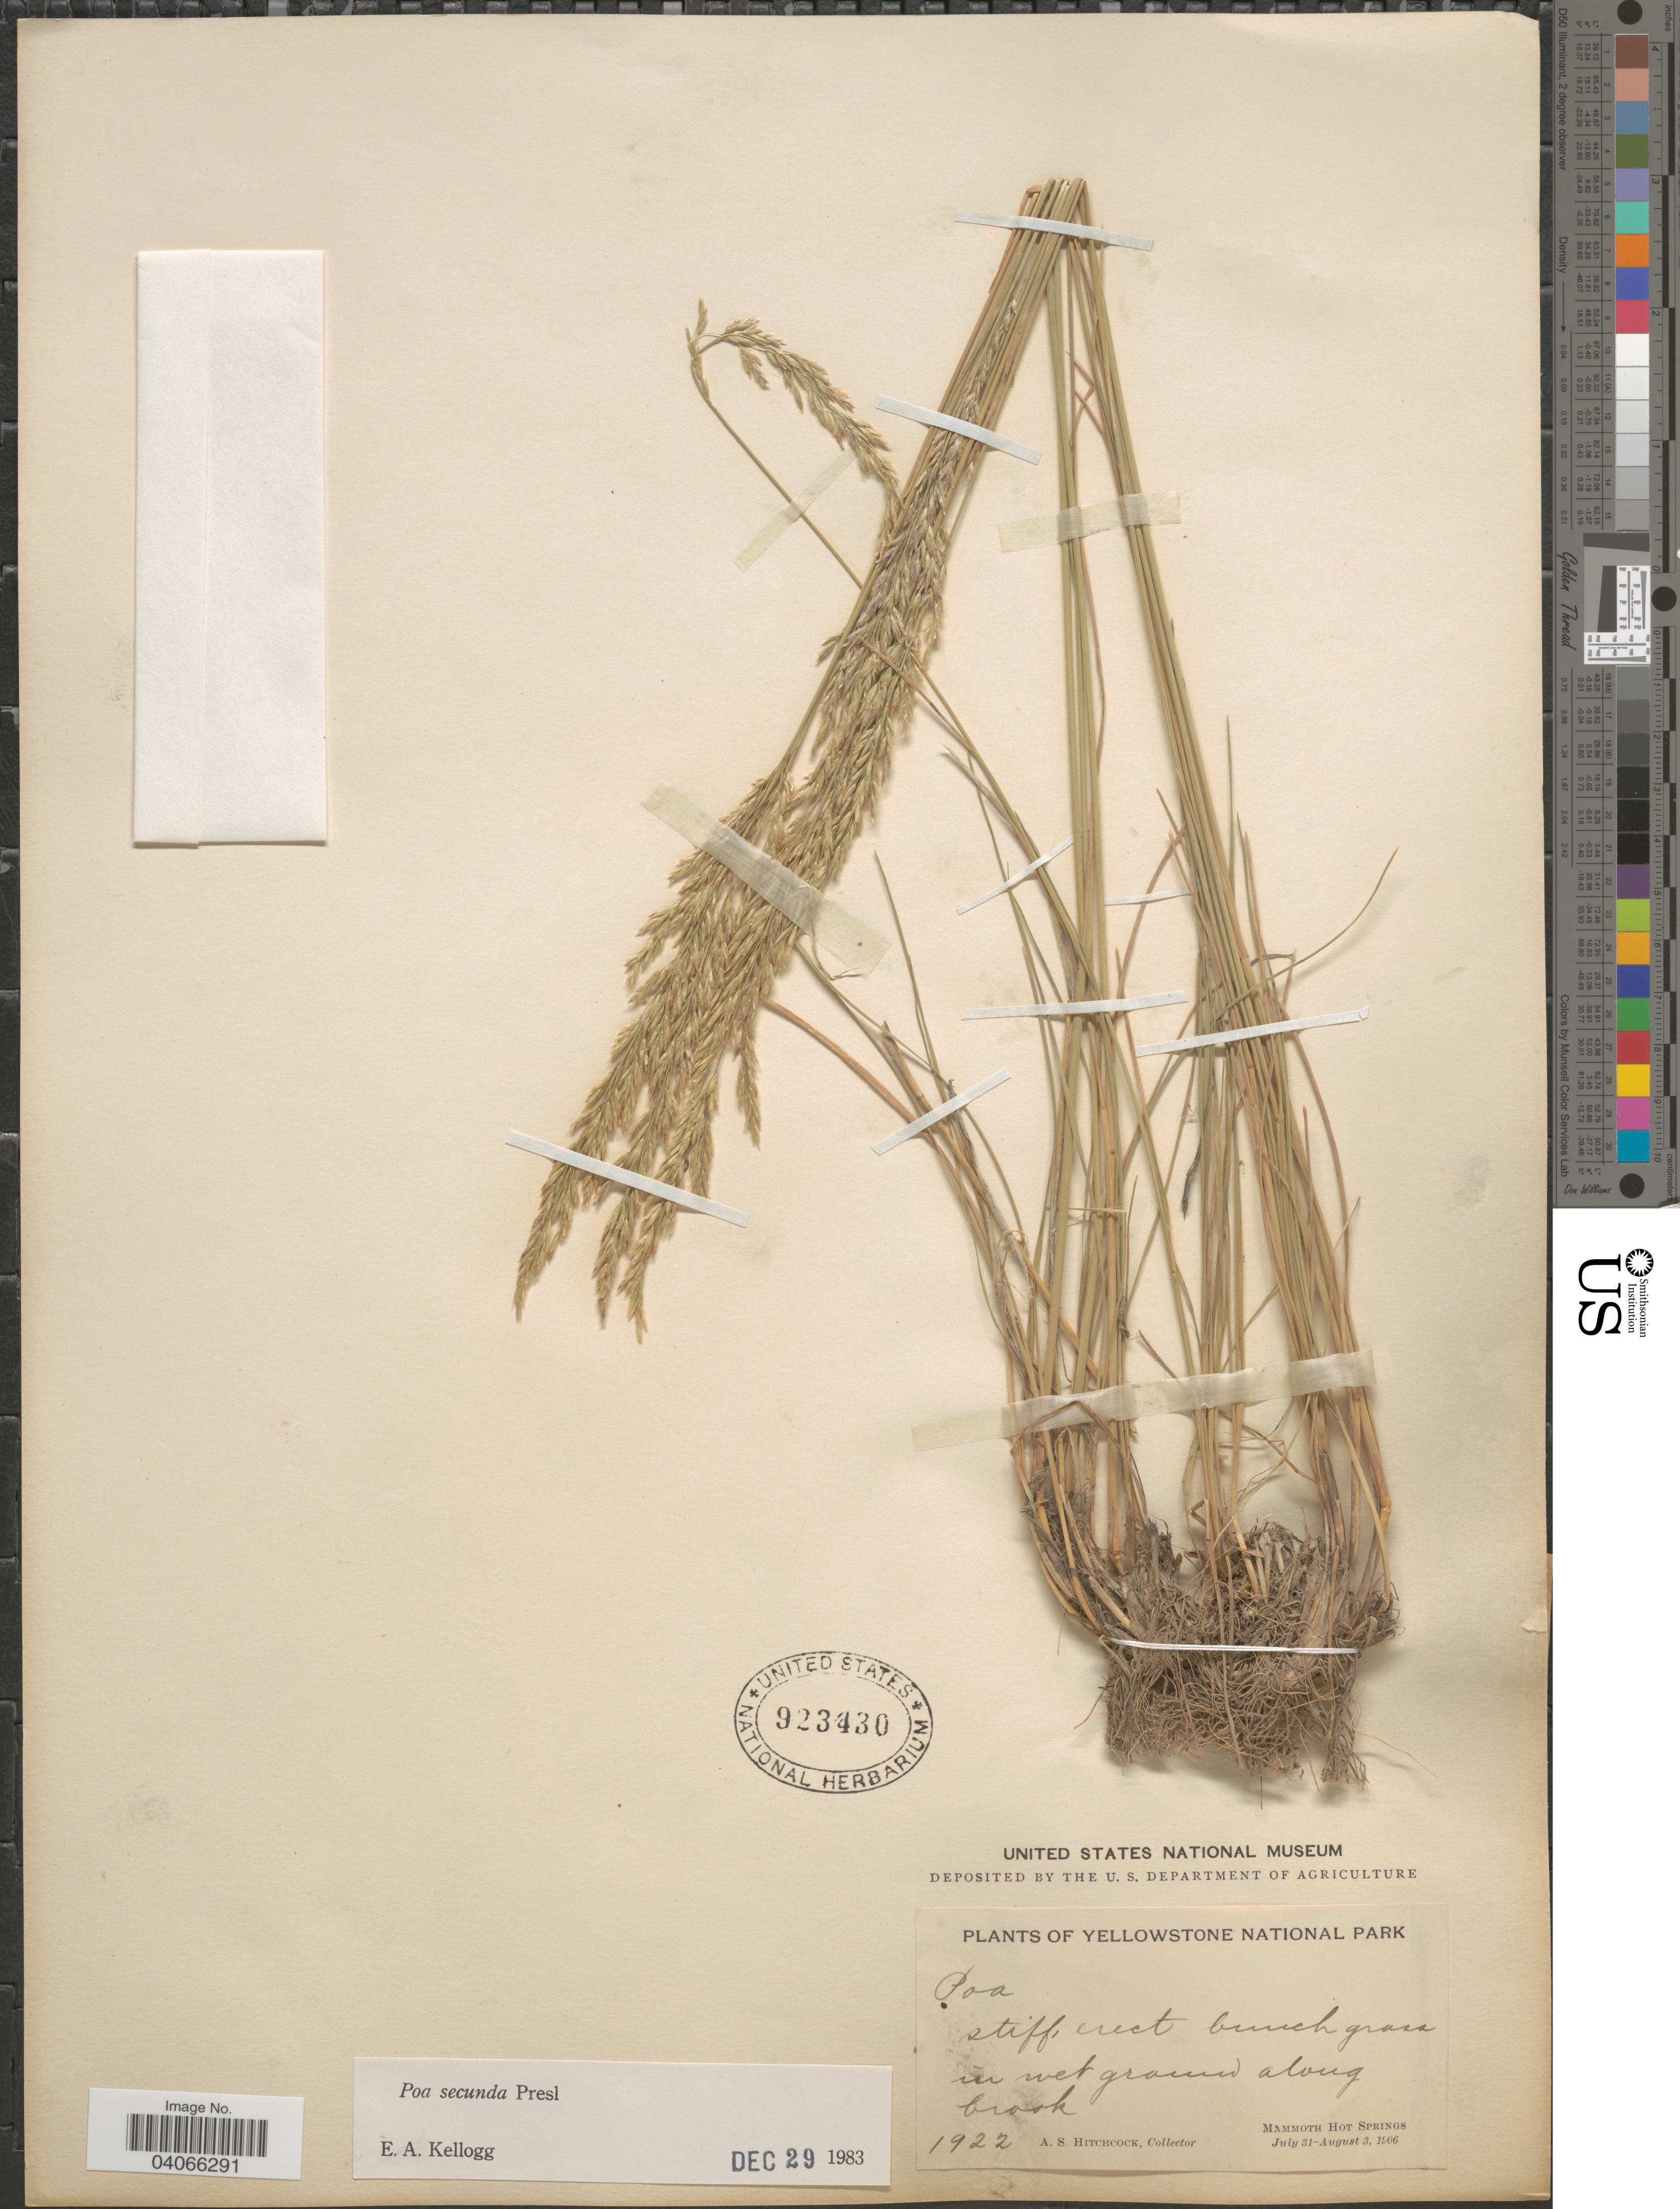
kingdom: Plantae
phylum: Tracheophyta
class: Liliopsida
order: Poales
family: Poaceae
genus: Poa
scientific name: Poa secunda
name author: J. Presl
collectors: A. S. Hitchcock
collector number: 1922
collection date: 1906-07-31/1906-08-03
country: United States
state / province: Wyoming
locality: Yellowstone National Park. Stiff erect bunch grass in wet ground along brook. Mammoth Hot Springs.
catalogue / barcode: US 923430